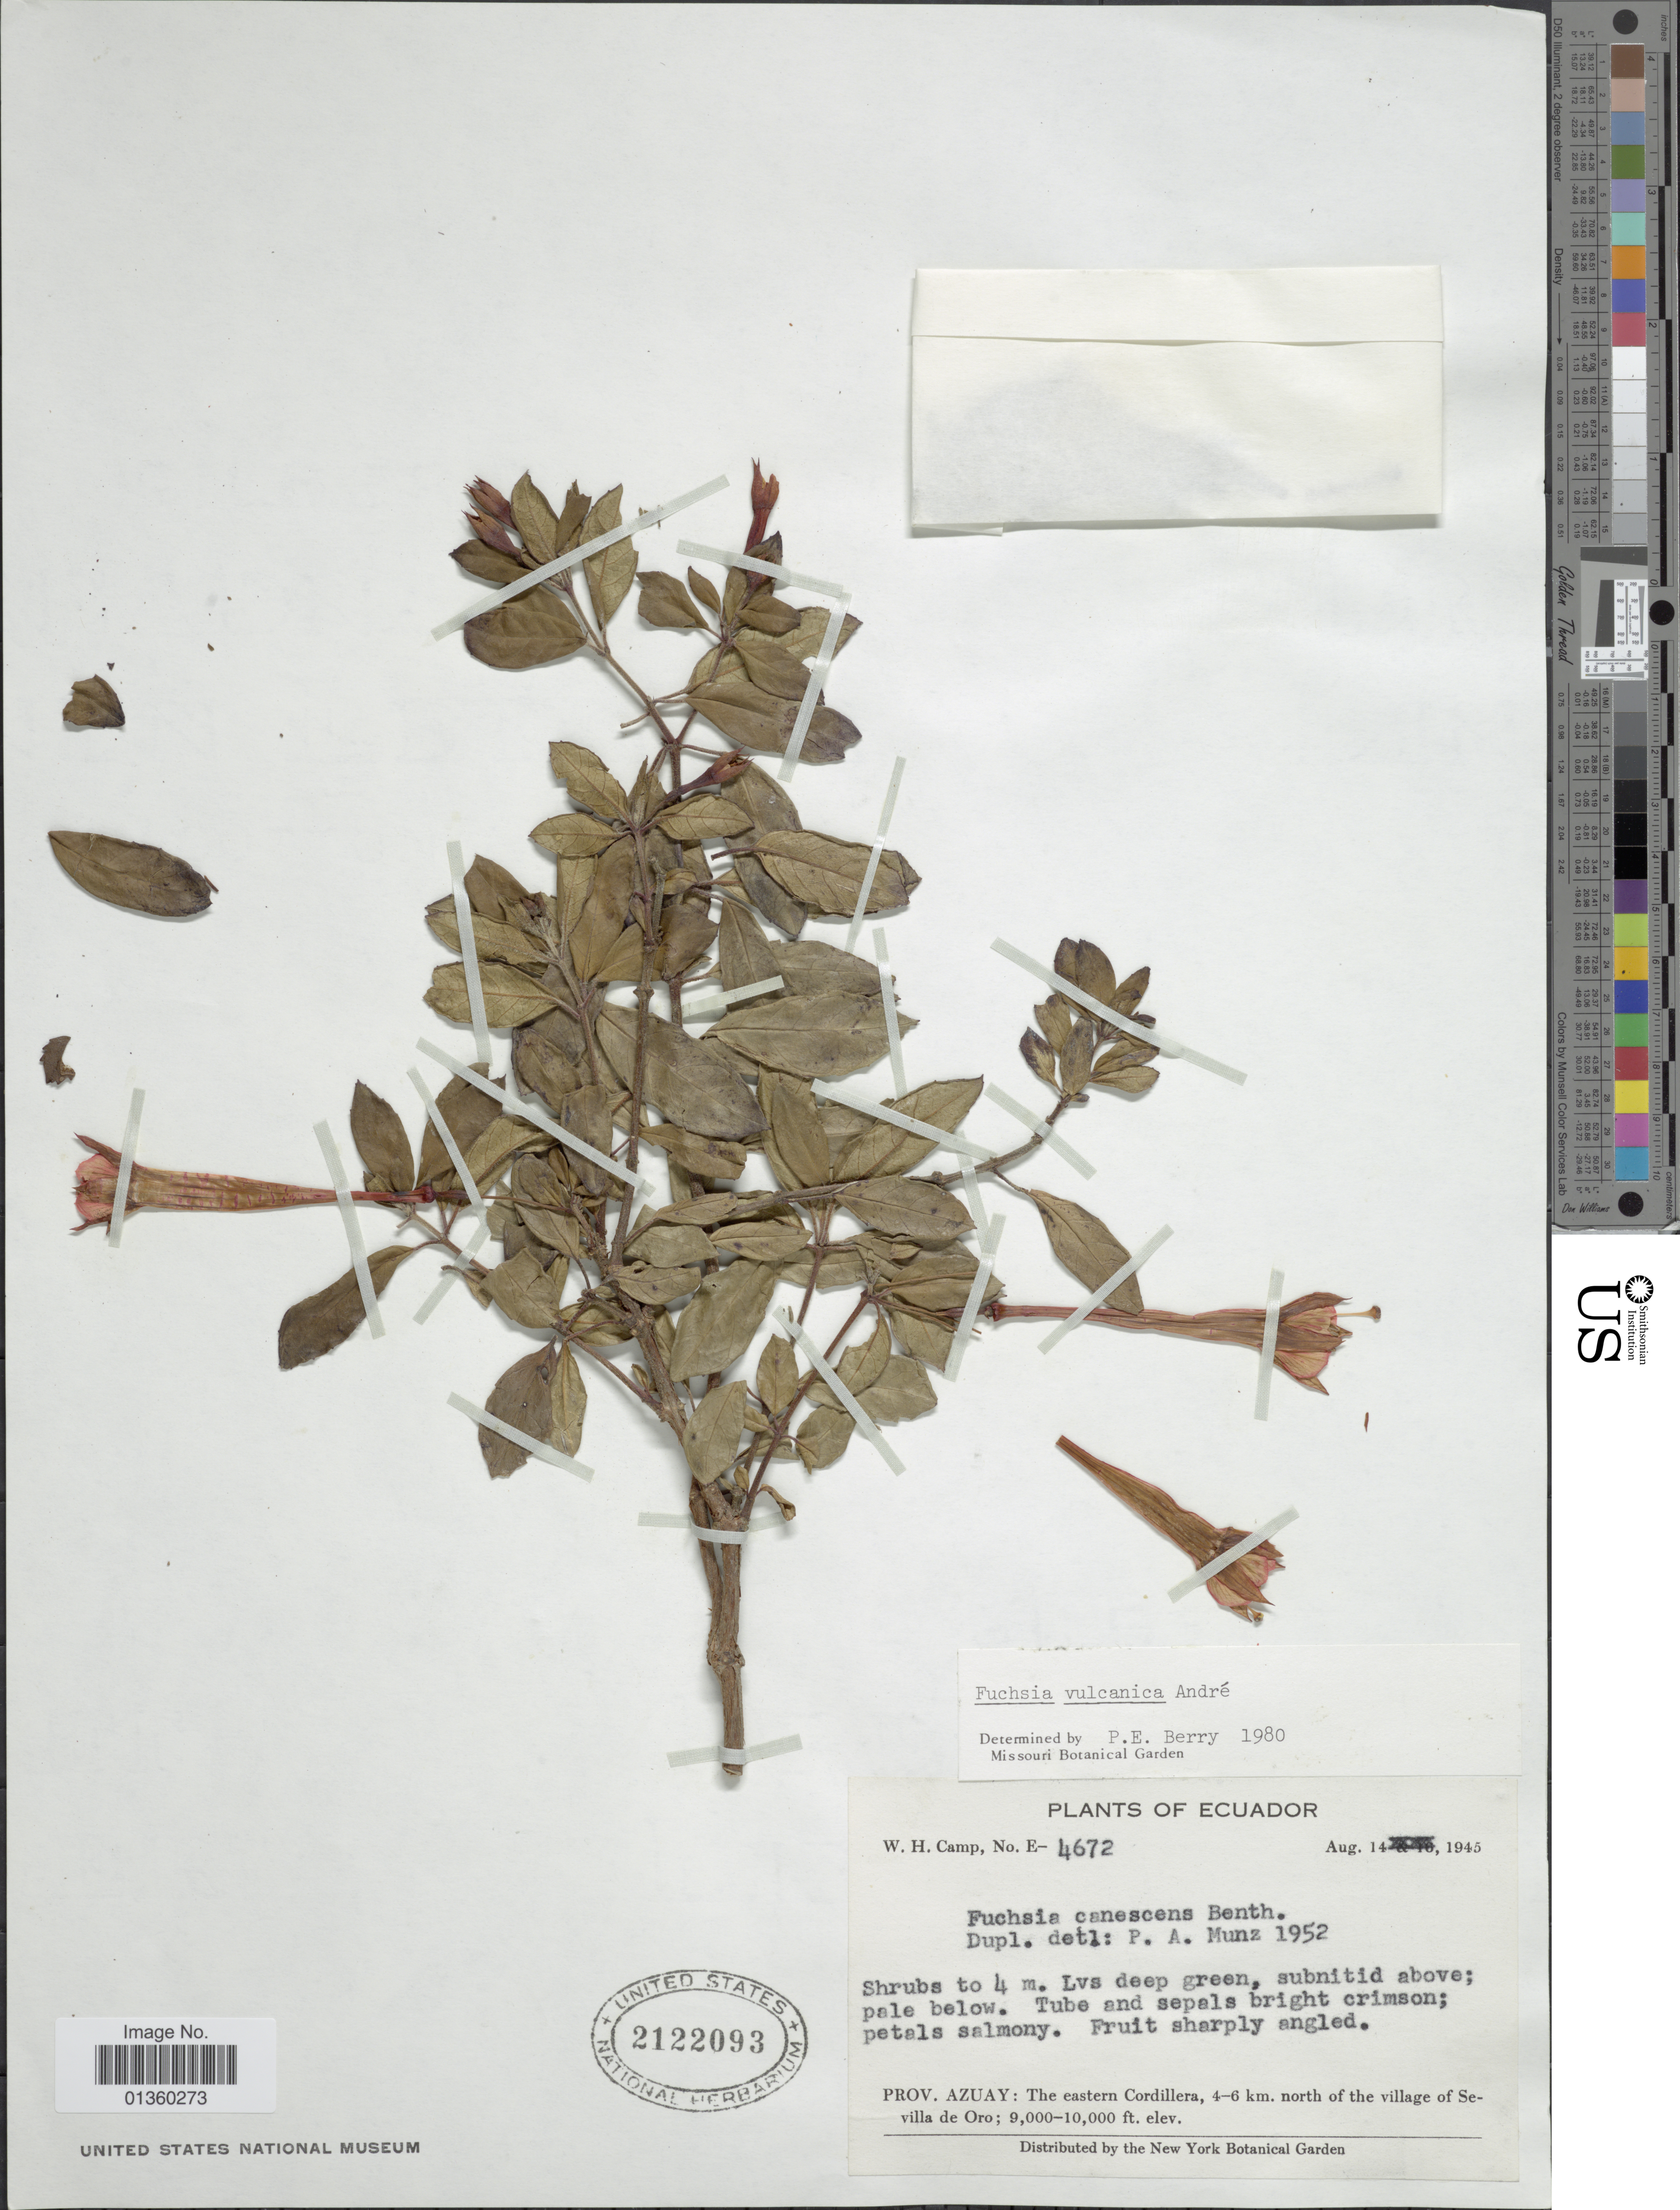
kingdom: Plantae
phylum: Tracheophyta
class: Magnoliopsida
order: Myrtales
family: Onagraceae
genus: Fuchsia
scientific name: Fuchsia vulcanica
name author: André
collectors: W. H. Camp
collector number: E-4672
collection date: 1945-08-14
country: Ecuador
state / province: Azuay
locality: The eastern Cordillera, 4-6 km. north of the village of Sevilla de Oro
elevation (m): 2743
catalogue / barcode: US 2122093